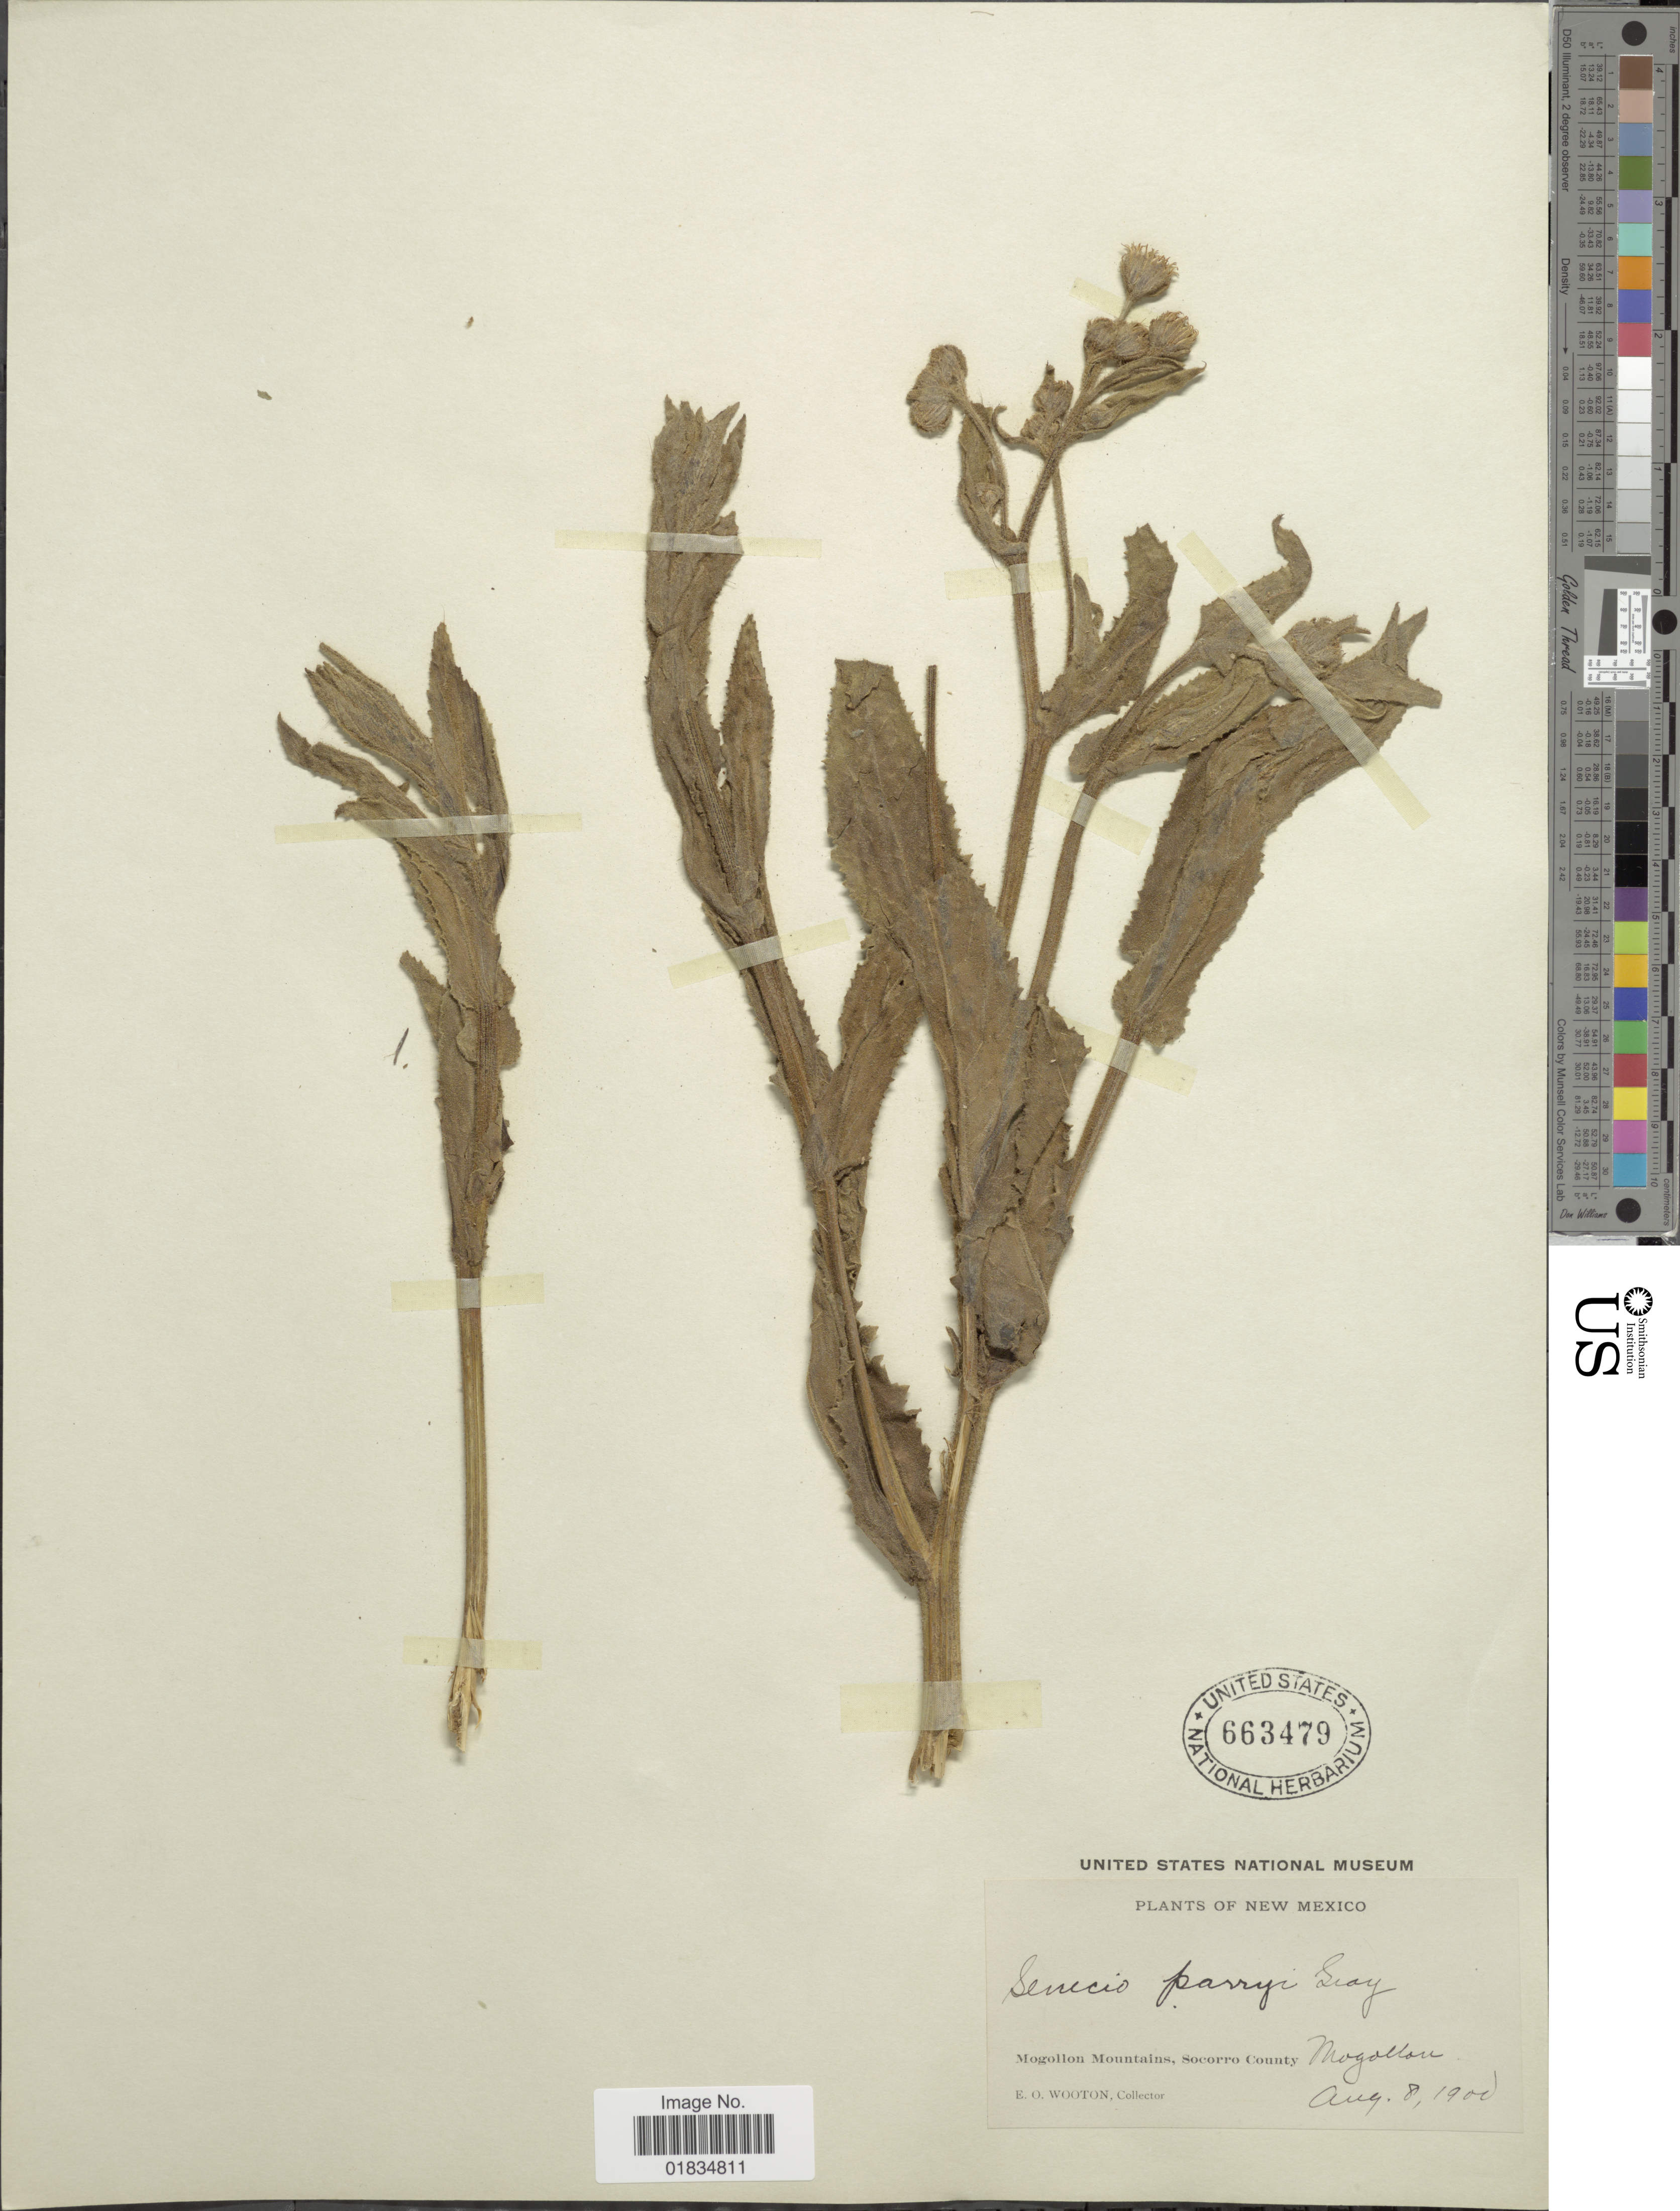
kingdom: Plantae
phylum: Tracheophyta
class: Magnoliopsida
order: Asterales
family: Asteraceae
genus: Senecio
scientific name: Senecio parryi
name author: A. Gray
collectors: E. O. Wooton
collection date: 1900-08-08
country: United States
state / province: New Mexico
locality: Mogollon Mountains, Socorro County. Mogollon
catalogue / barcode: US 663479